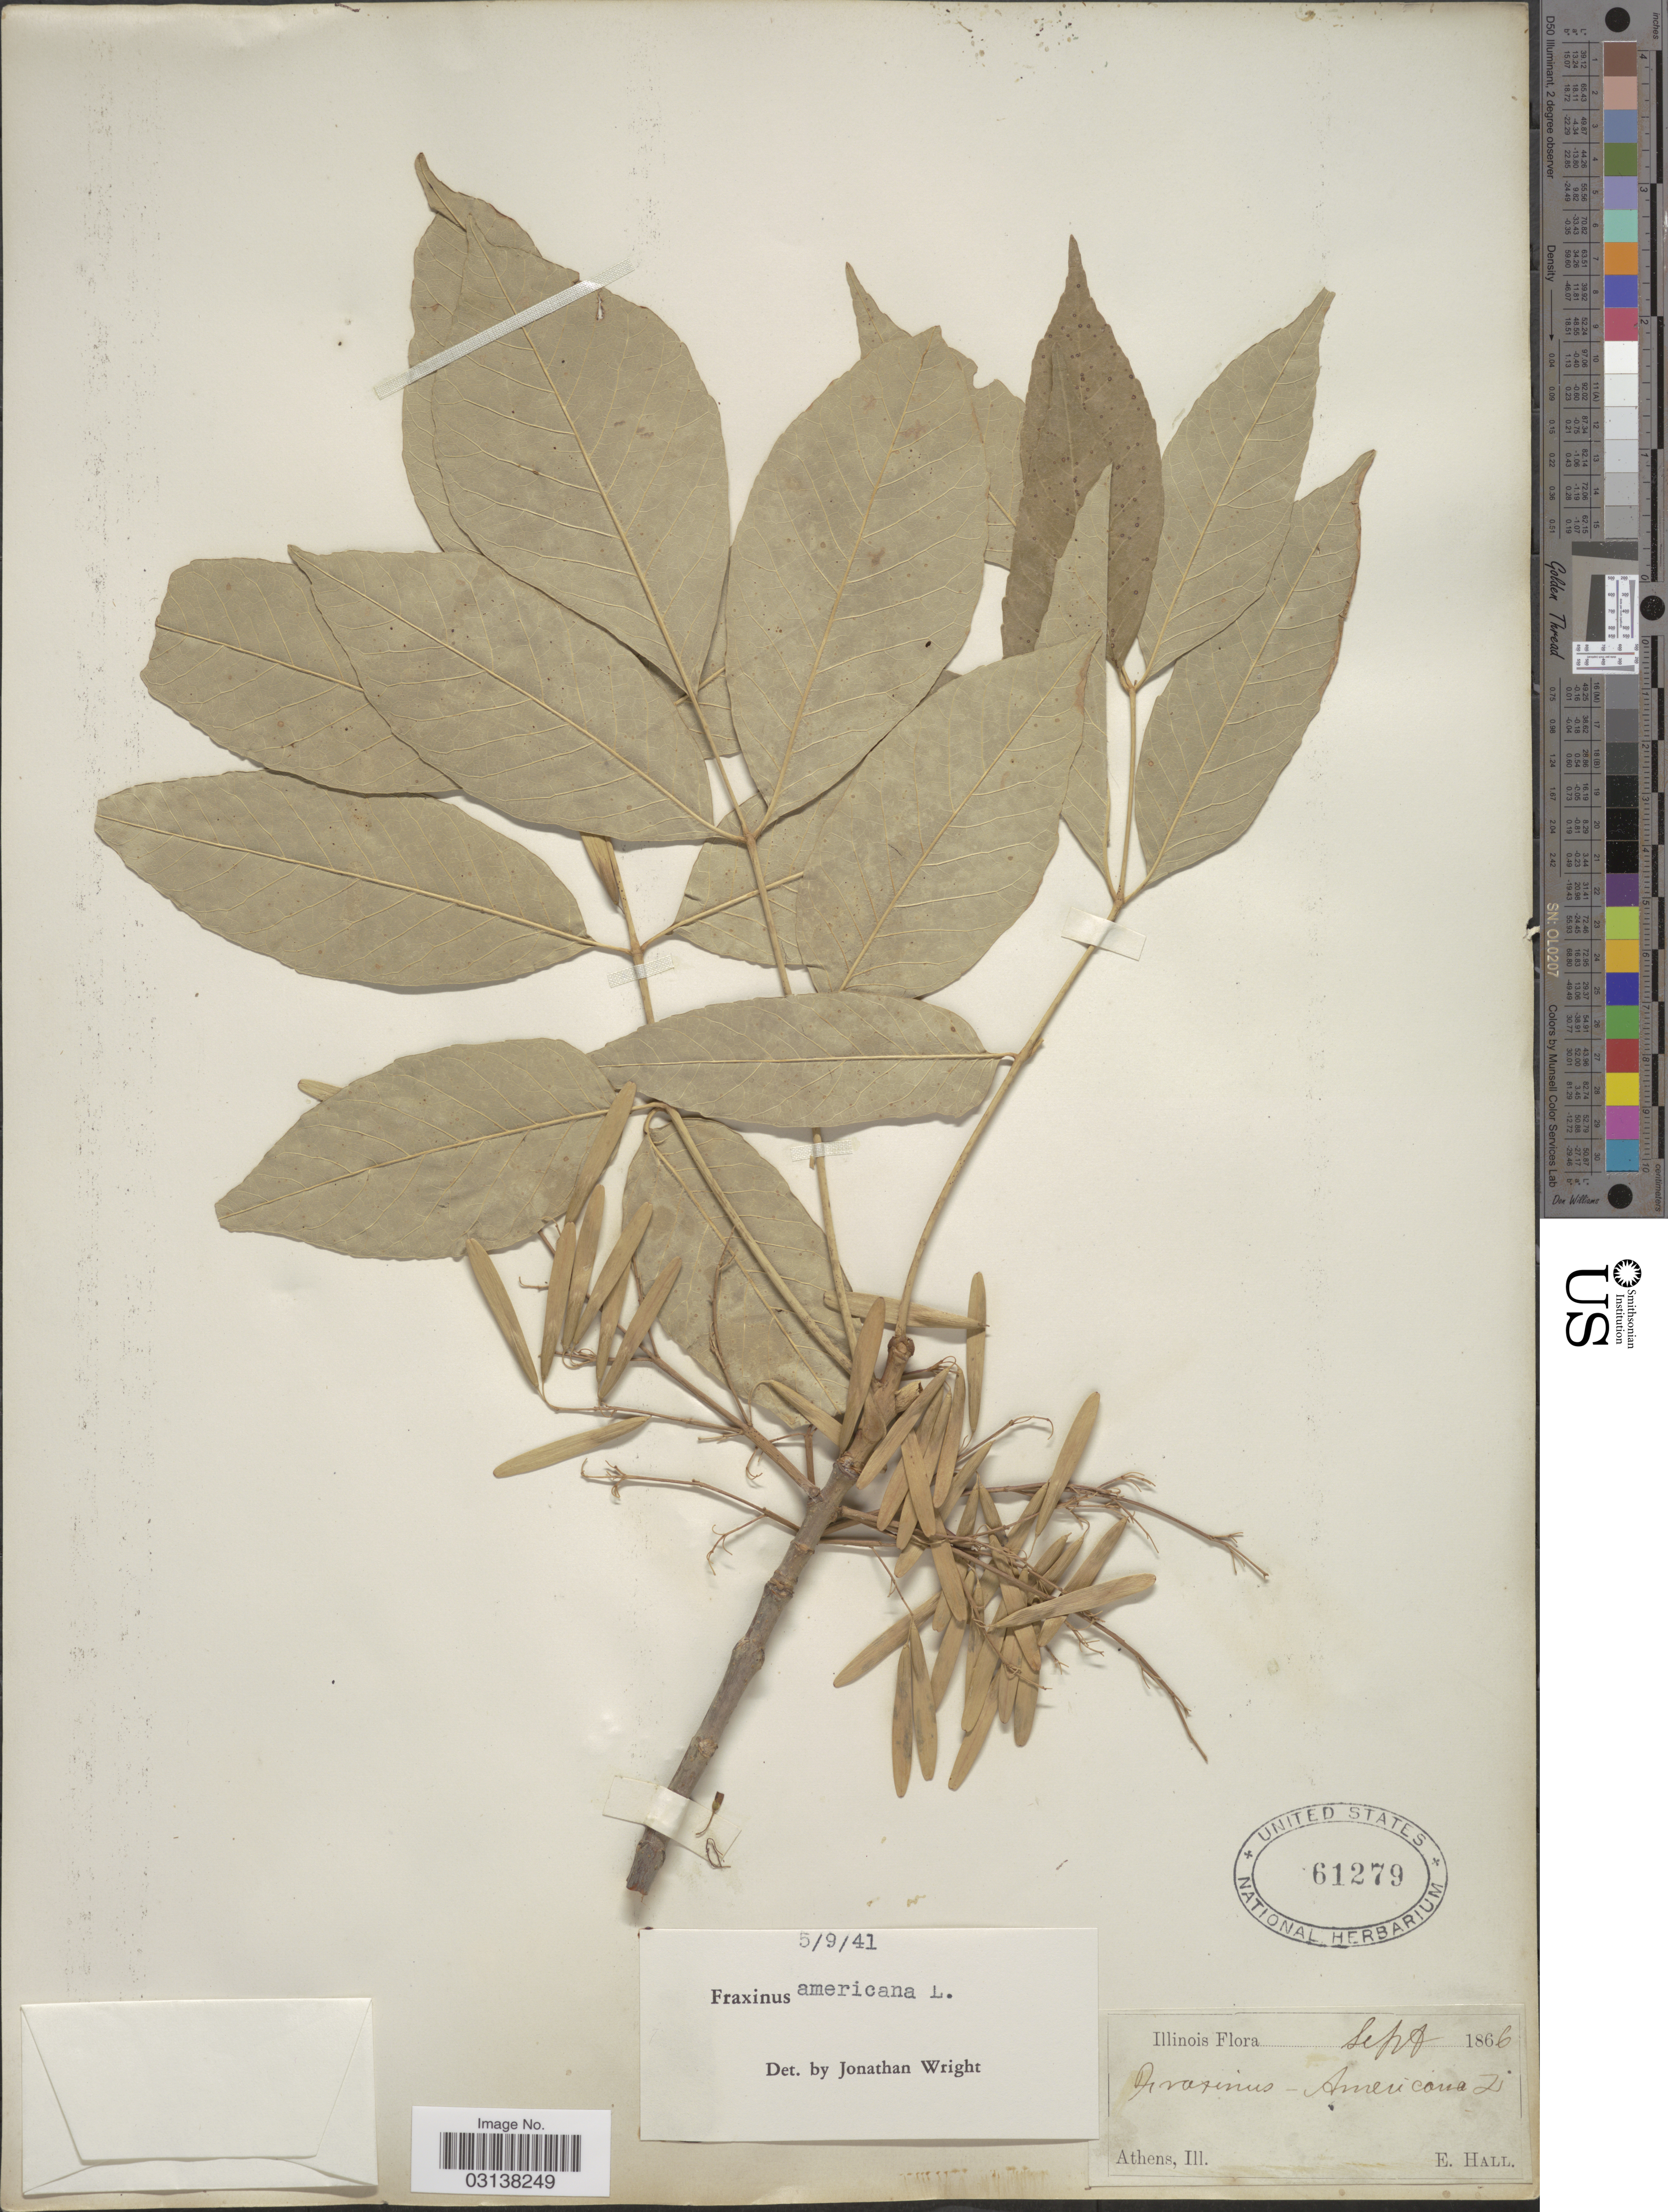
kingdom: Plantae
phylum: Tracheophyta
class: Magnoliopsida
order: Lamiales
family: Oleaceae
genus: Fraxinus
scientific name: Fraxinus americana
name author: L.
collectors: E. Hall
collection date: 1866-09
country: United States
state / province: Illinois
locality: Athens.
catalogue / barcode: US 61279